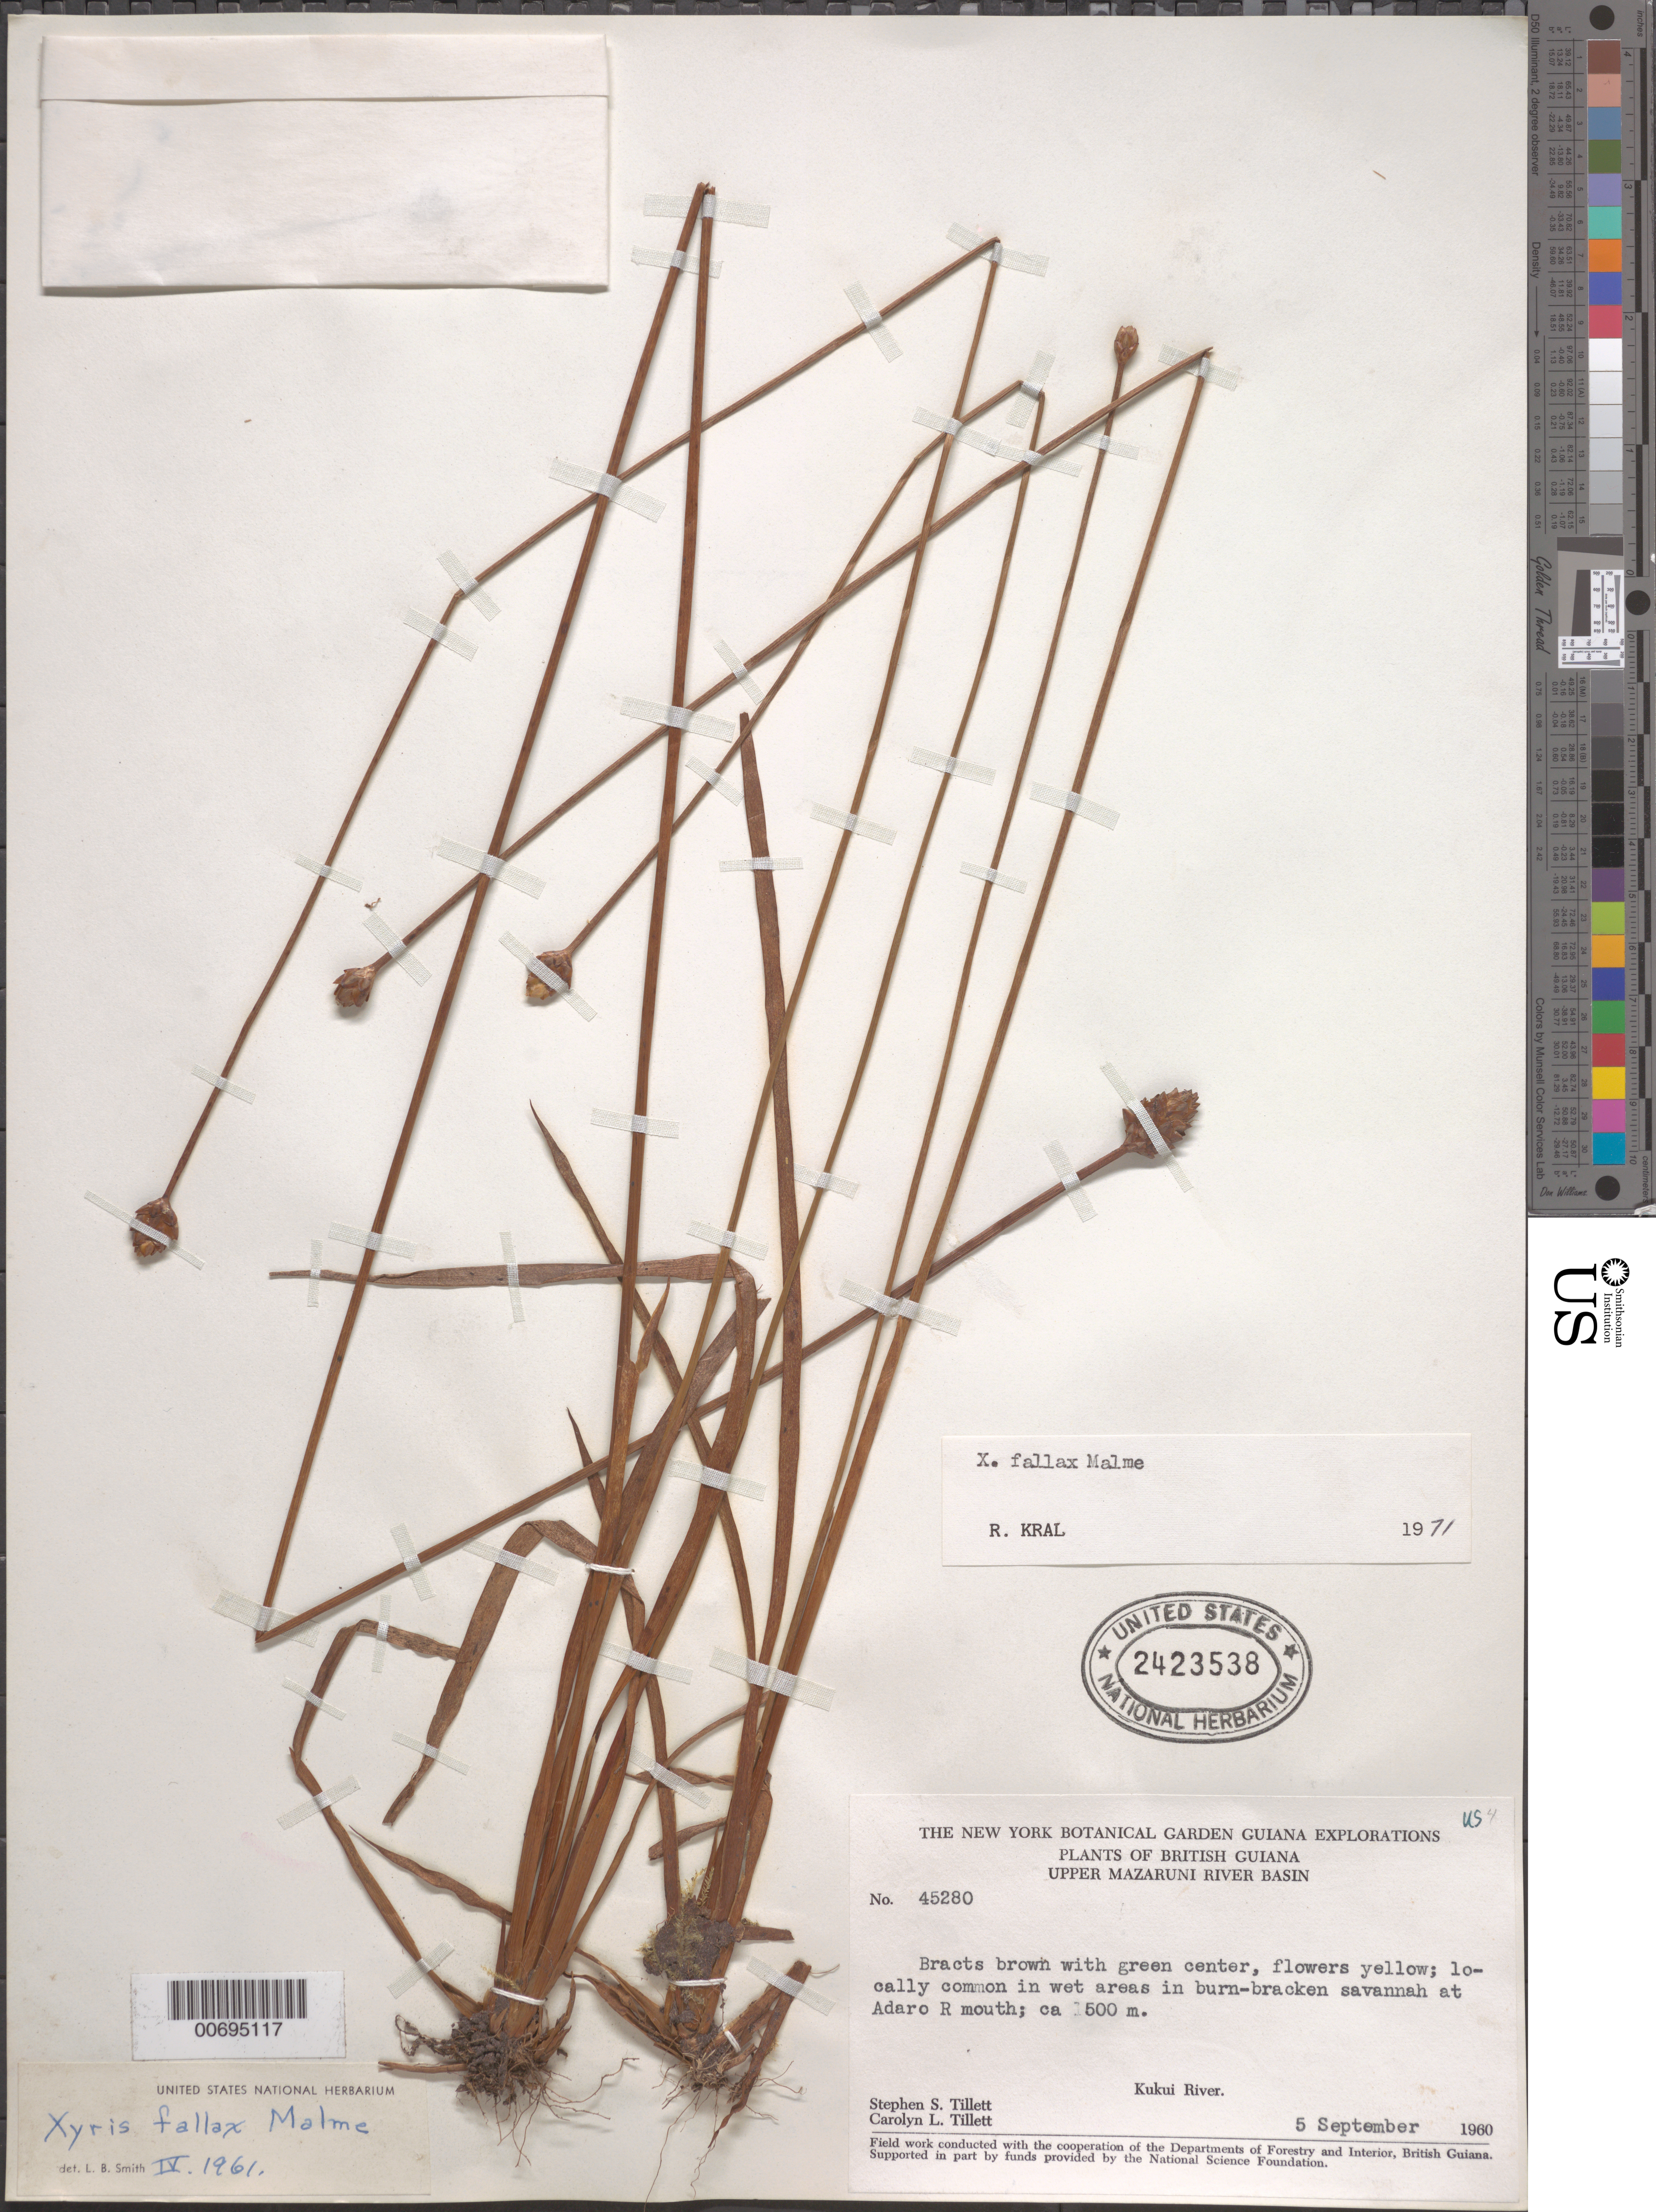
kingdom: Plantae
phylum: Tracheophyta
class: Liliopsida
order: Poales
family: Xyridaceae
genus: Xyris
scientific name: Xyris fallax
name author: Malme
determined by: Kral, Robert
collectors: S. S. Tillett, C. L. Tillett & R. Boyan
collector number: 45280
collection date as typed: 5-Sep-60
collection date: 1960-09-05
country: Guyana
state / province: Cuyuni-Mazaruni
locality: Adaro R. mouth, edge of Kukui R., upper Mazaruni R. basin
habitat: Wet areas in burn-bracken savanna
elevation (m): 500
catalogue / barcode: US 2423538